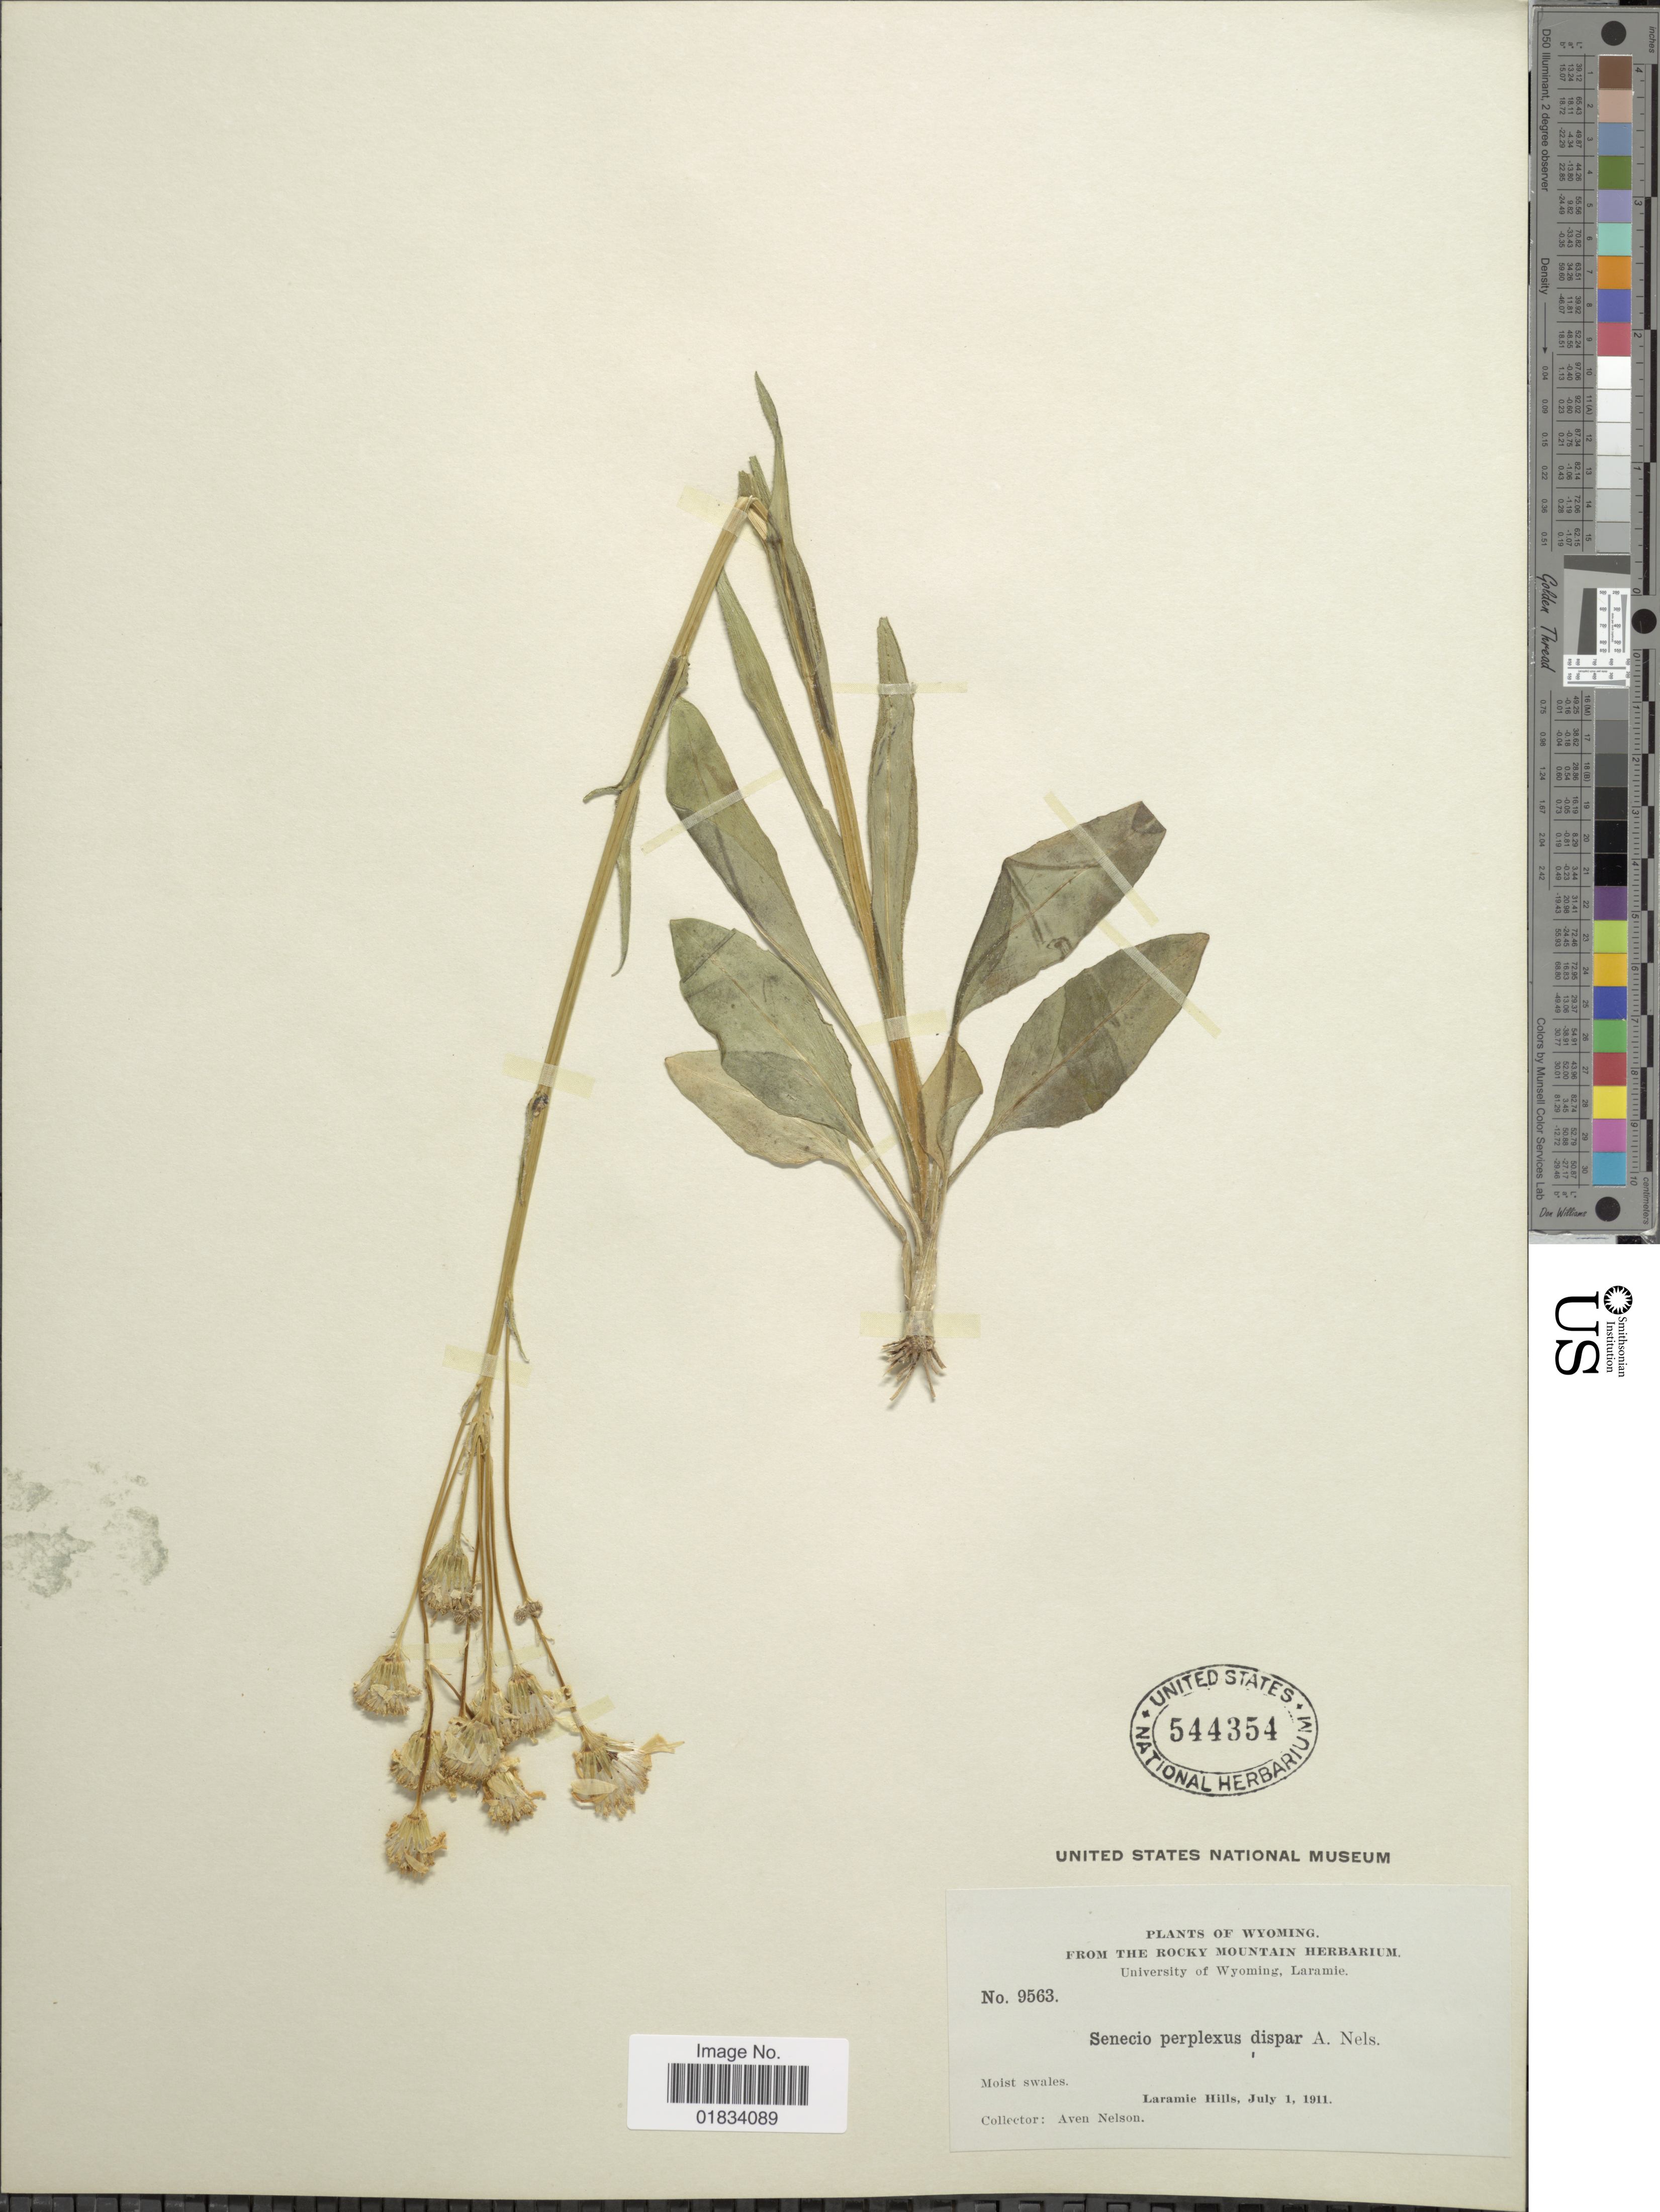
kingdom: Plantae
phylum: Tracheophyta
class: Magnoliopsida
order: Asterales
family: Asteraceae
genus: Senecio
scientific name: Senecio integerrimus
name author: Nutt.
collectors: A. Nelson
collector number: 9563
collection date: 1911-07-01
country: United States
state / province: Wyoming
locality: Laramie Hills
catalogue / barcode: US 544354